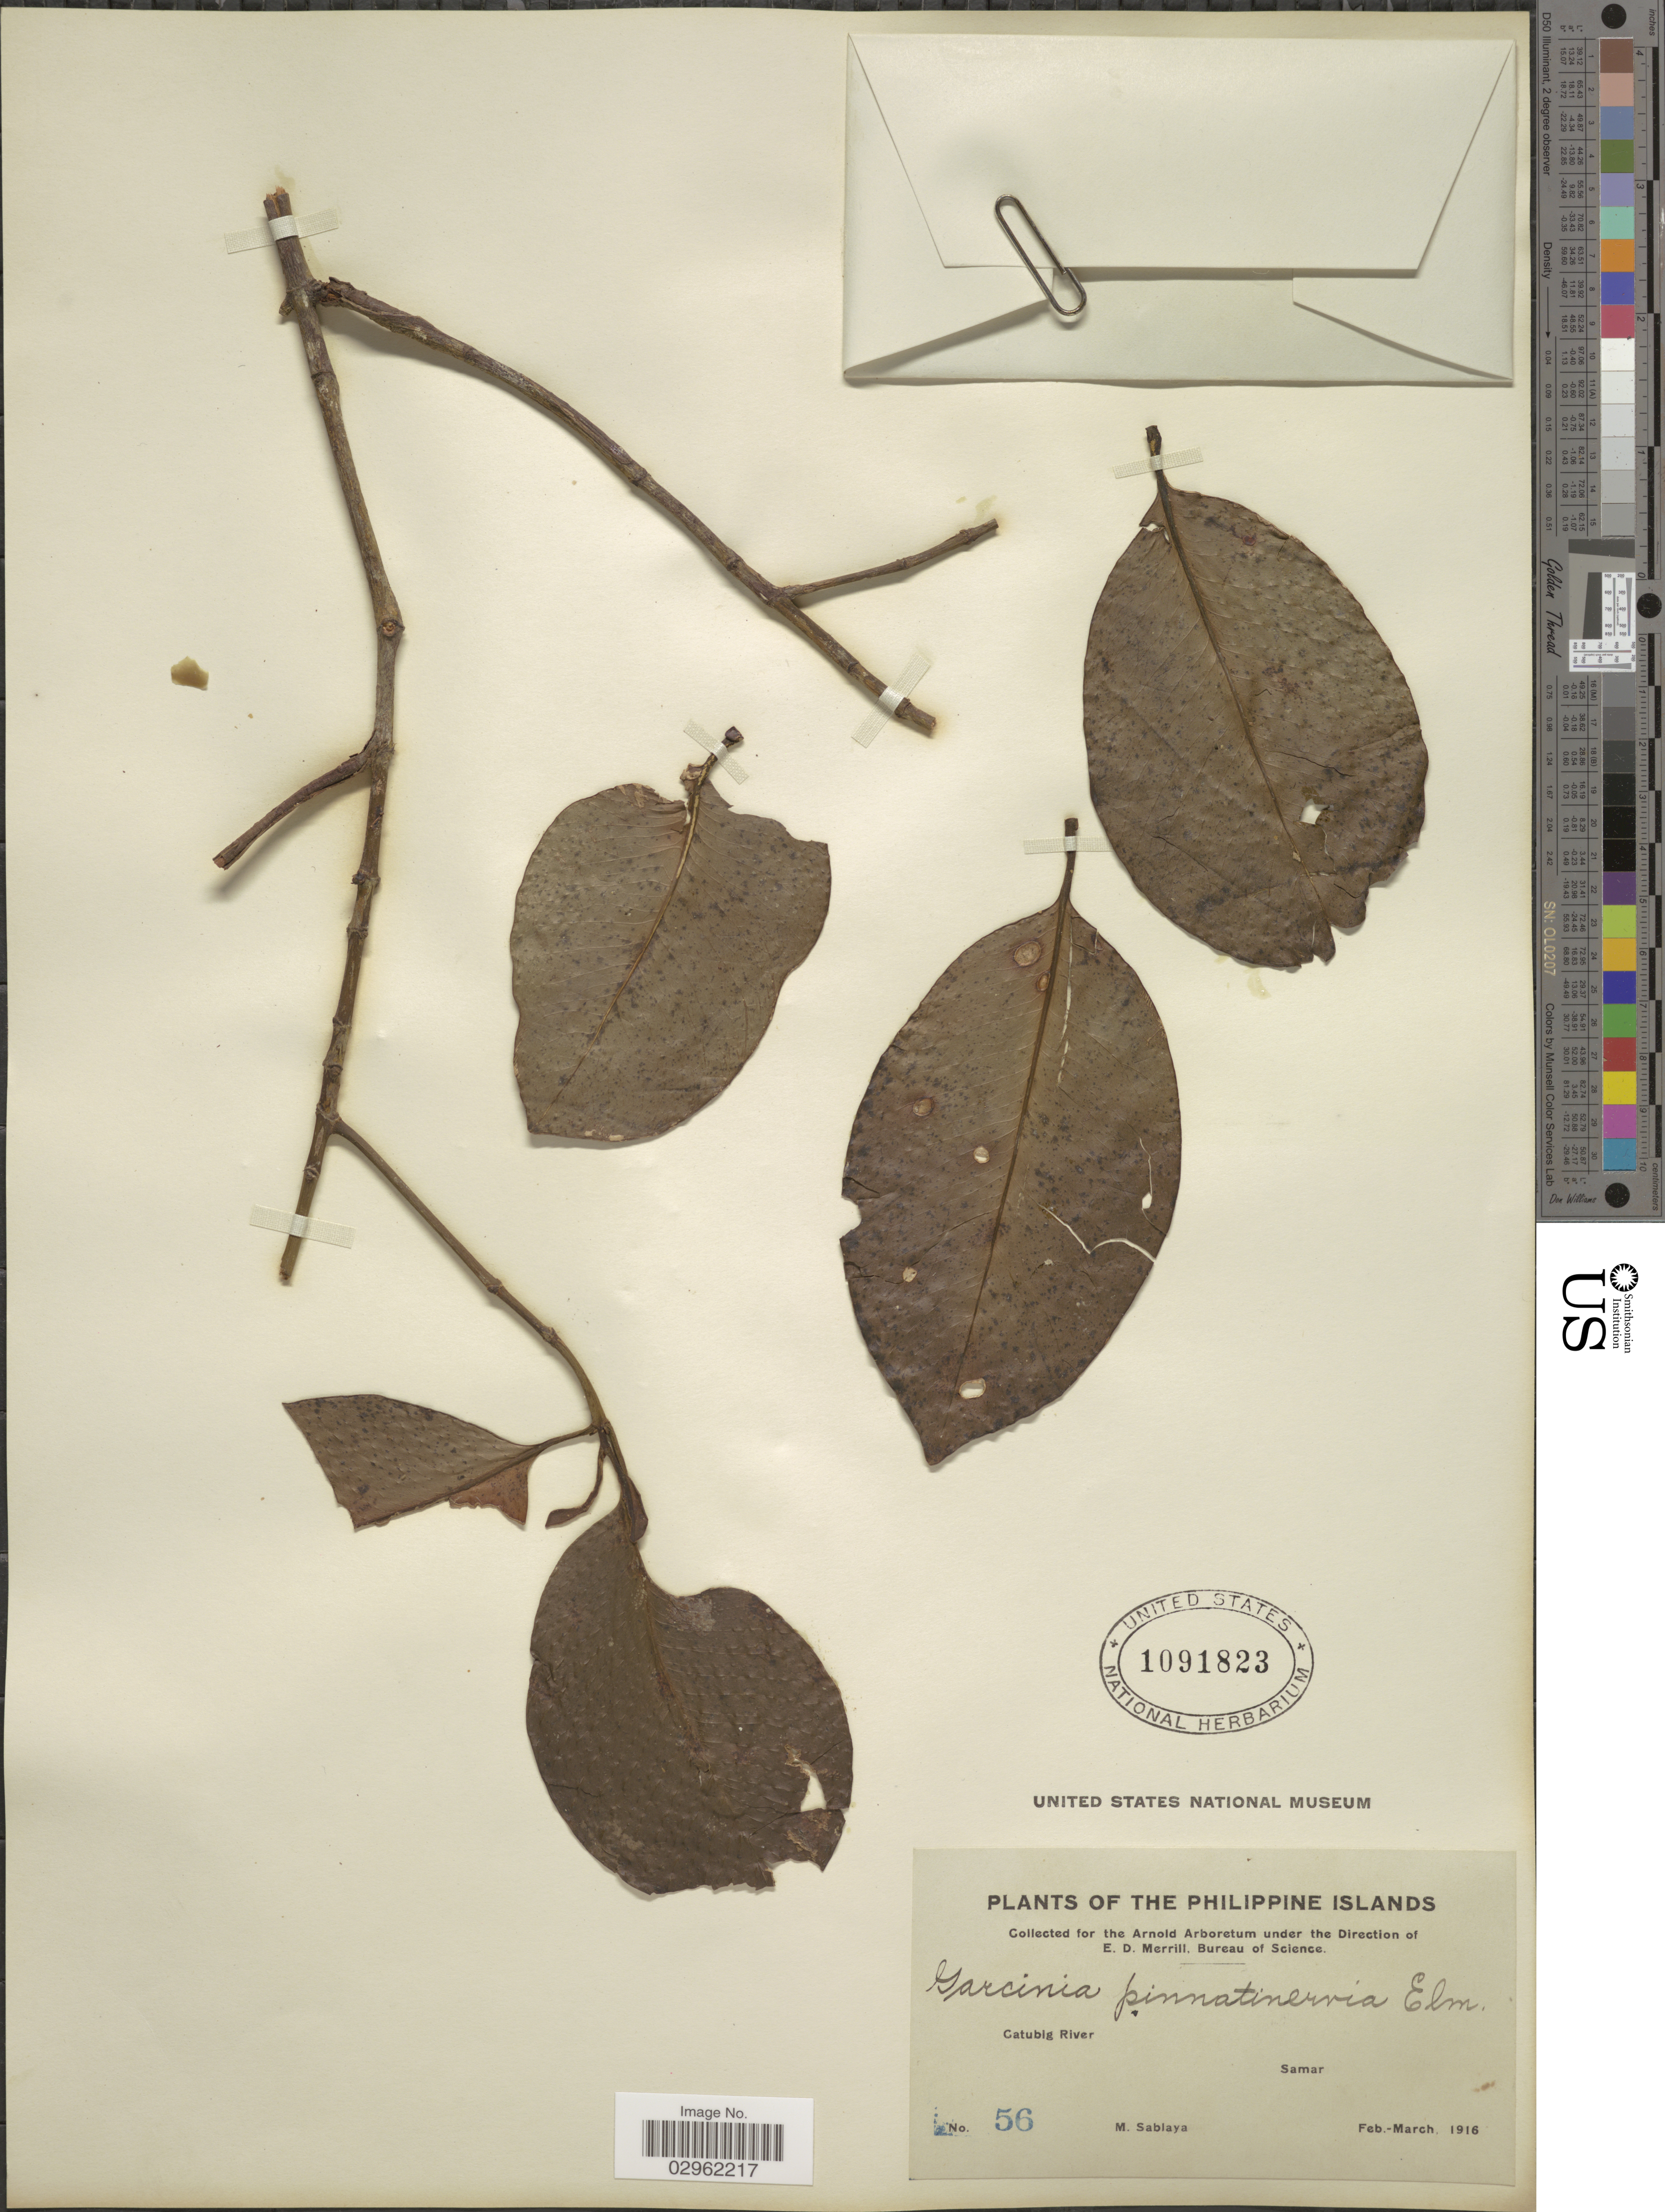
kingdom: Plantae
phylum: Tracheophyta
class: Magnoliopsida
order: Malpighiales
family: Clusiaceae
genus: Garcinia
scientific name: Garcinia tetrandra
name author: Pierre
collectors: M. Sablaya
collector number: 56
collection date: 1916-02/1916-03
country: Philippines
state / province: Eastern Visayas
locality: Catubig River, Samar.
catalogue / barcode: US 1091823